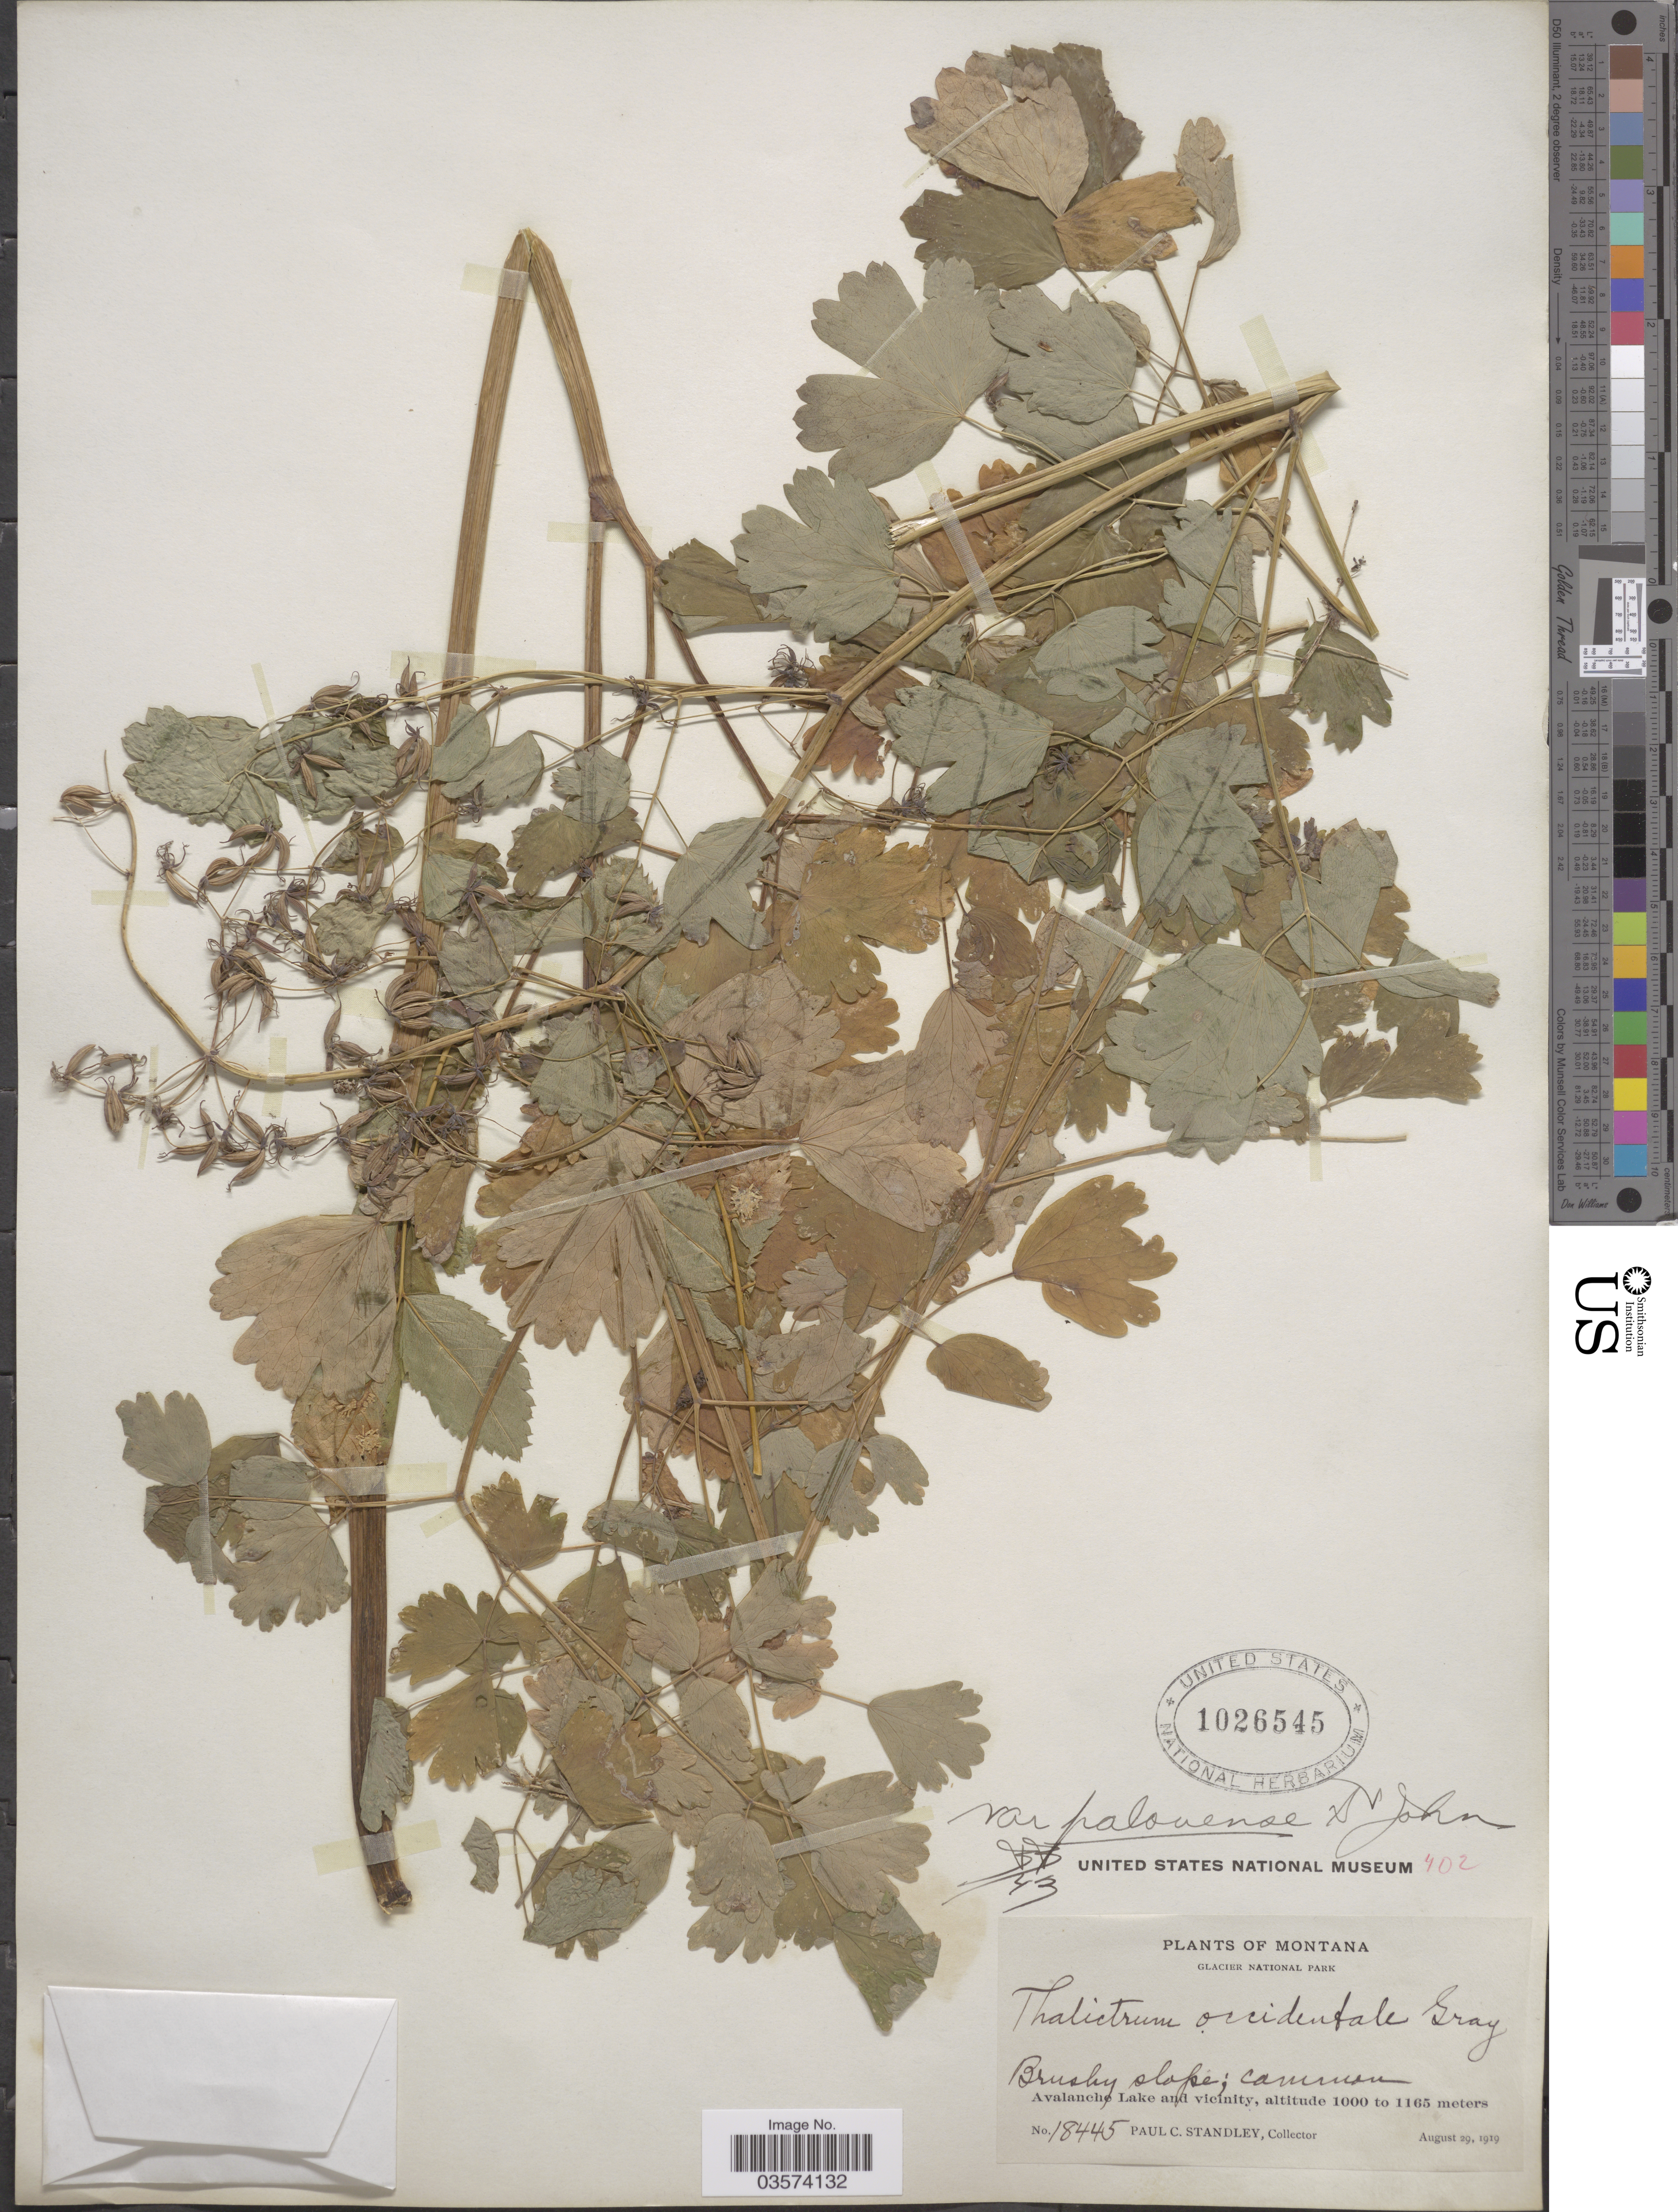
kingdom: Plantae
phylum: Tracheophyta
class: Magnoliopsida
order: Ranunculales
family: Ranunculaceae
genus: Thalictrum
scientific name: Thalictrum occidentale var. palousense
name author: H. St. John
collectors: P. C. Standley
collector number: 18445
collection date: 1919-08-29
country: United States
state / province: Montana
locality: Glacier National Park. Avalanche Lake and vicinity.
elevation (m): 1000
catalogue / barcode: US 1026545